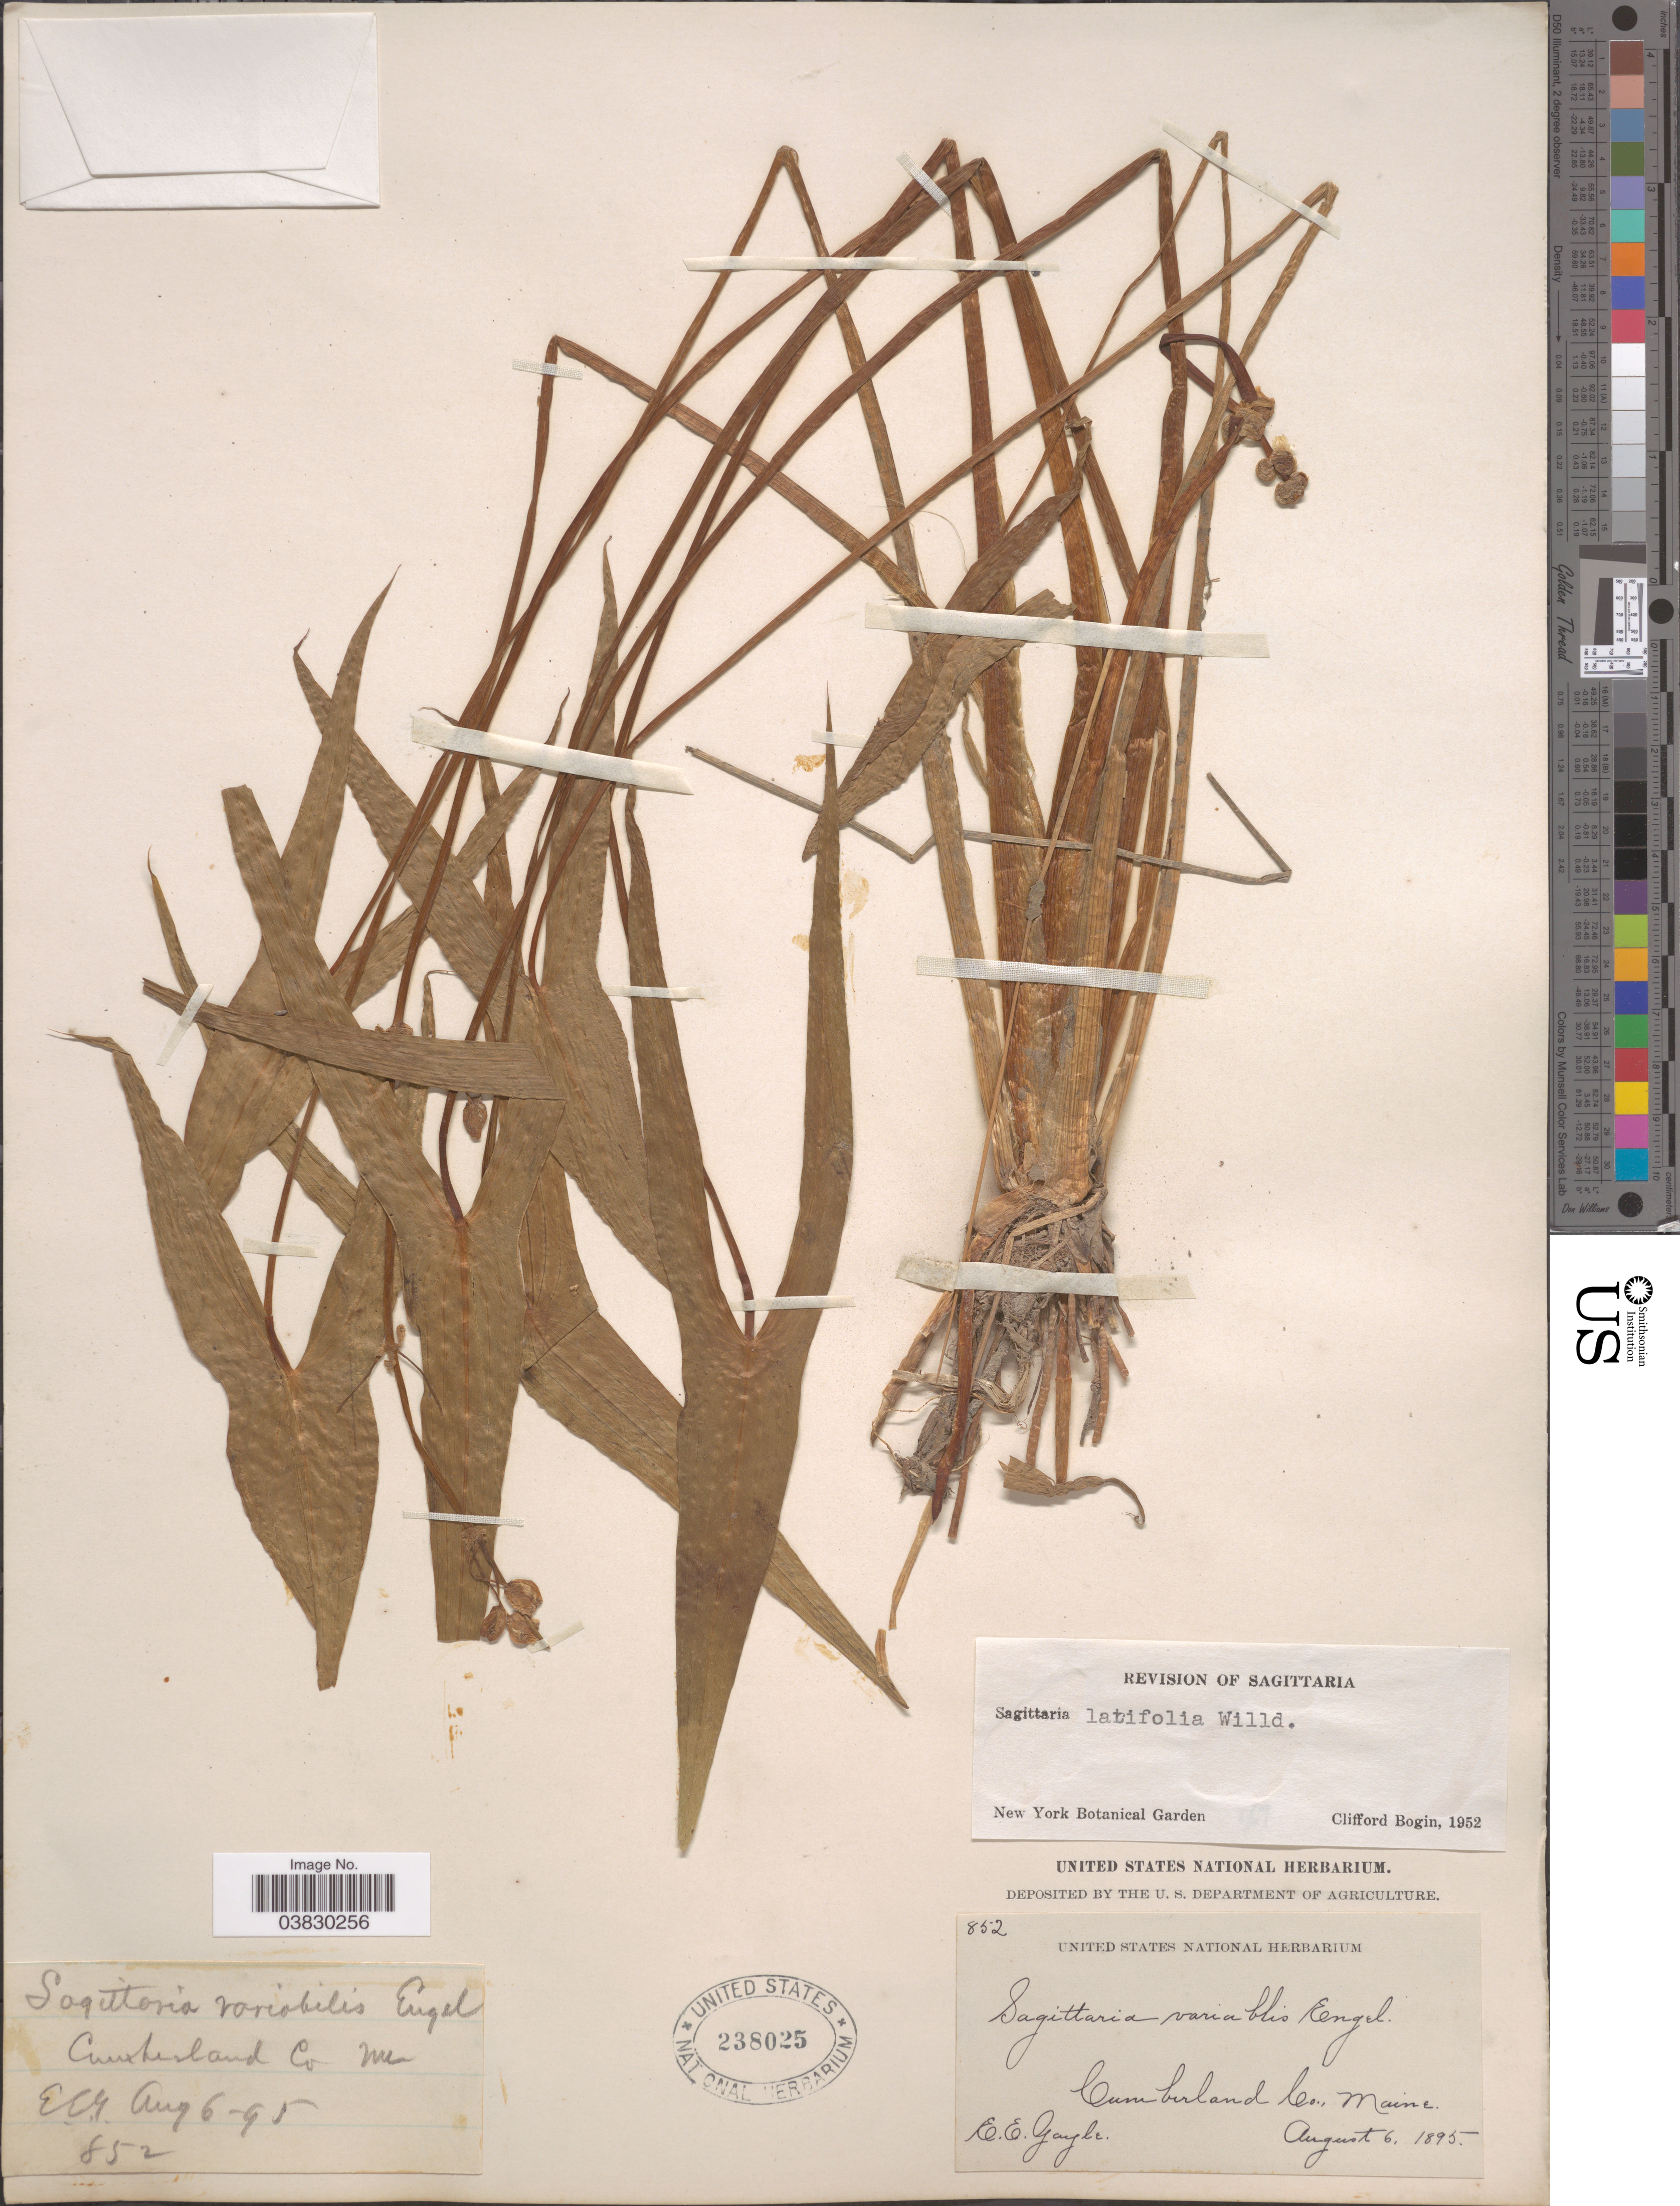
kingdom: Plantae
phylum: Tracheophyta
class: Liliopsida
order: Alismatales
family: Alismataceae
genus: Sagittaria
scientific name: Sagittaria latifolia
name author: Willd.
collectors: E. Gayle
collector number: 852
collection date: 1895-08-06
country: United States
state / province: Maine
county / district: Cumberland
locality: Cumberland Co.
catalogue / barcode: US 238025